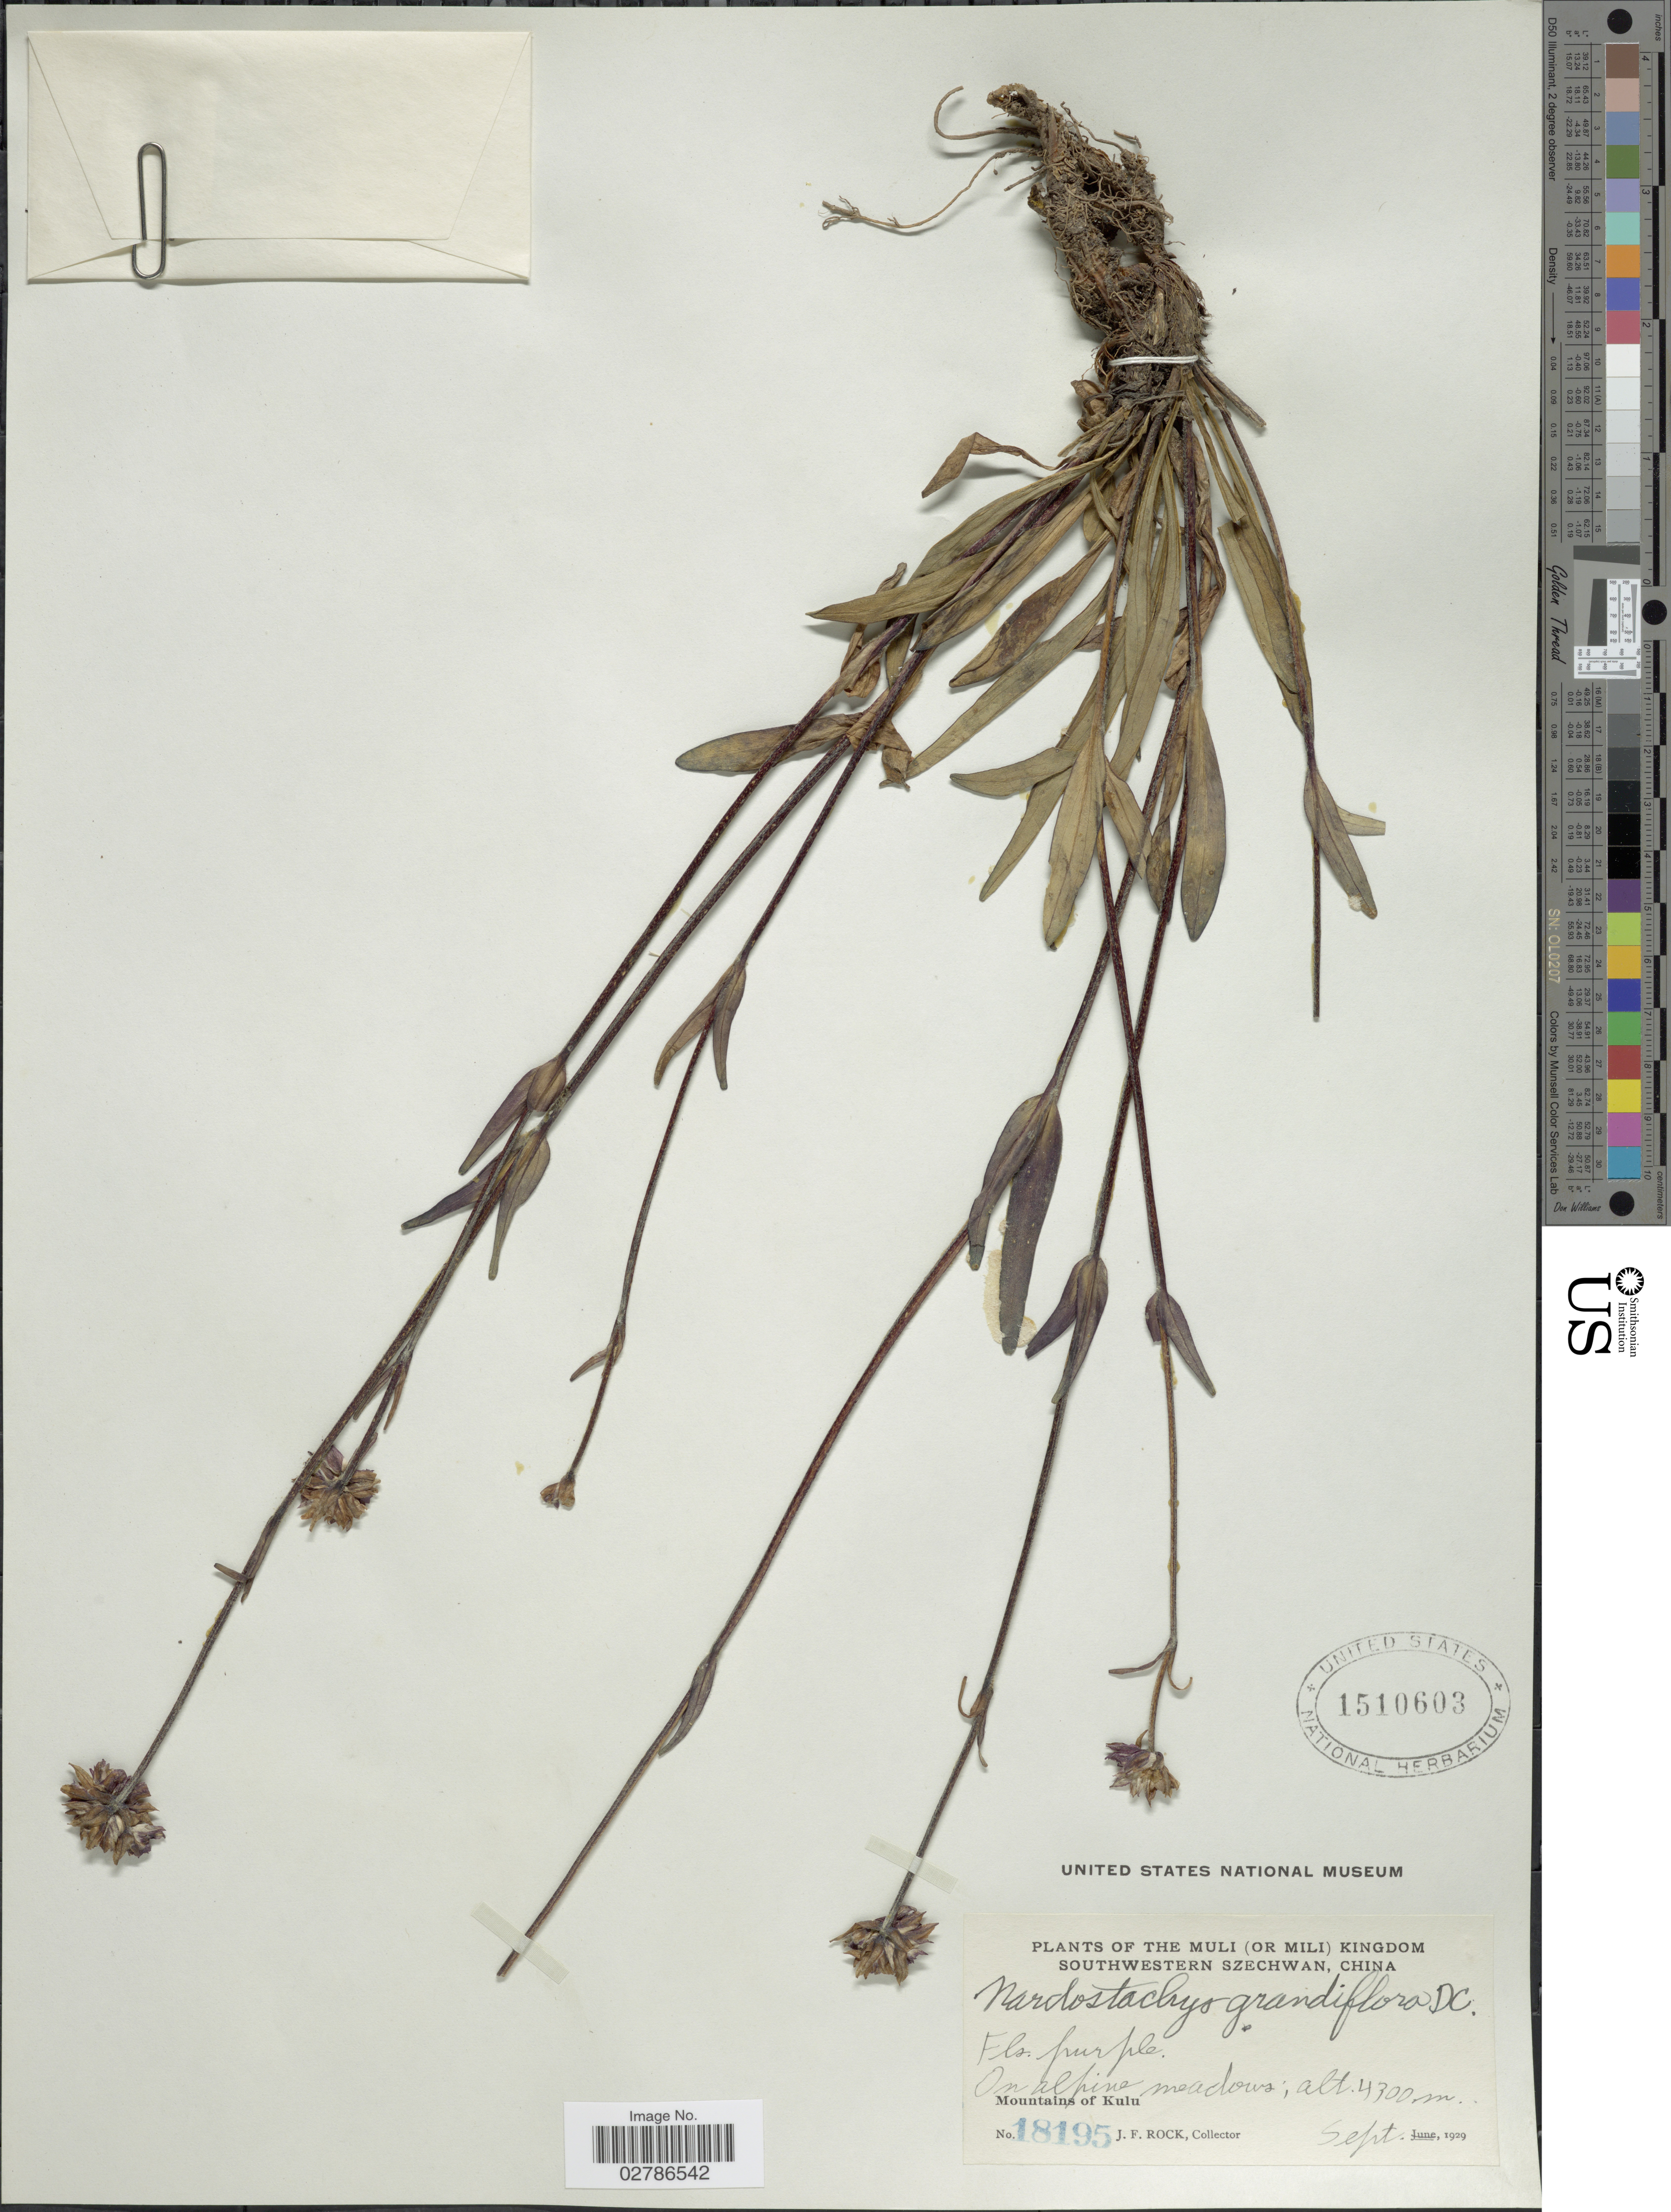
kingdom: Plantae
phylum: Tracheophyta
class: Magnoliopsida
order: Dipsacales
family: Caprifoliaceae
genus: Nardostachys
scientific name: Nardostachys grandiflora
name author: DC.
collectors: J. Rock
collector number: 18195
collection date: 1929-09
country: China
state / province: Sichuan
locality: Muli (or Mili) Kingdom, Southwestern Szechwan. Mountains of Kulu.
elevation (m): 4300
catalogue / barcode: US 1510603